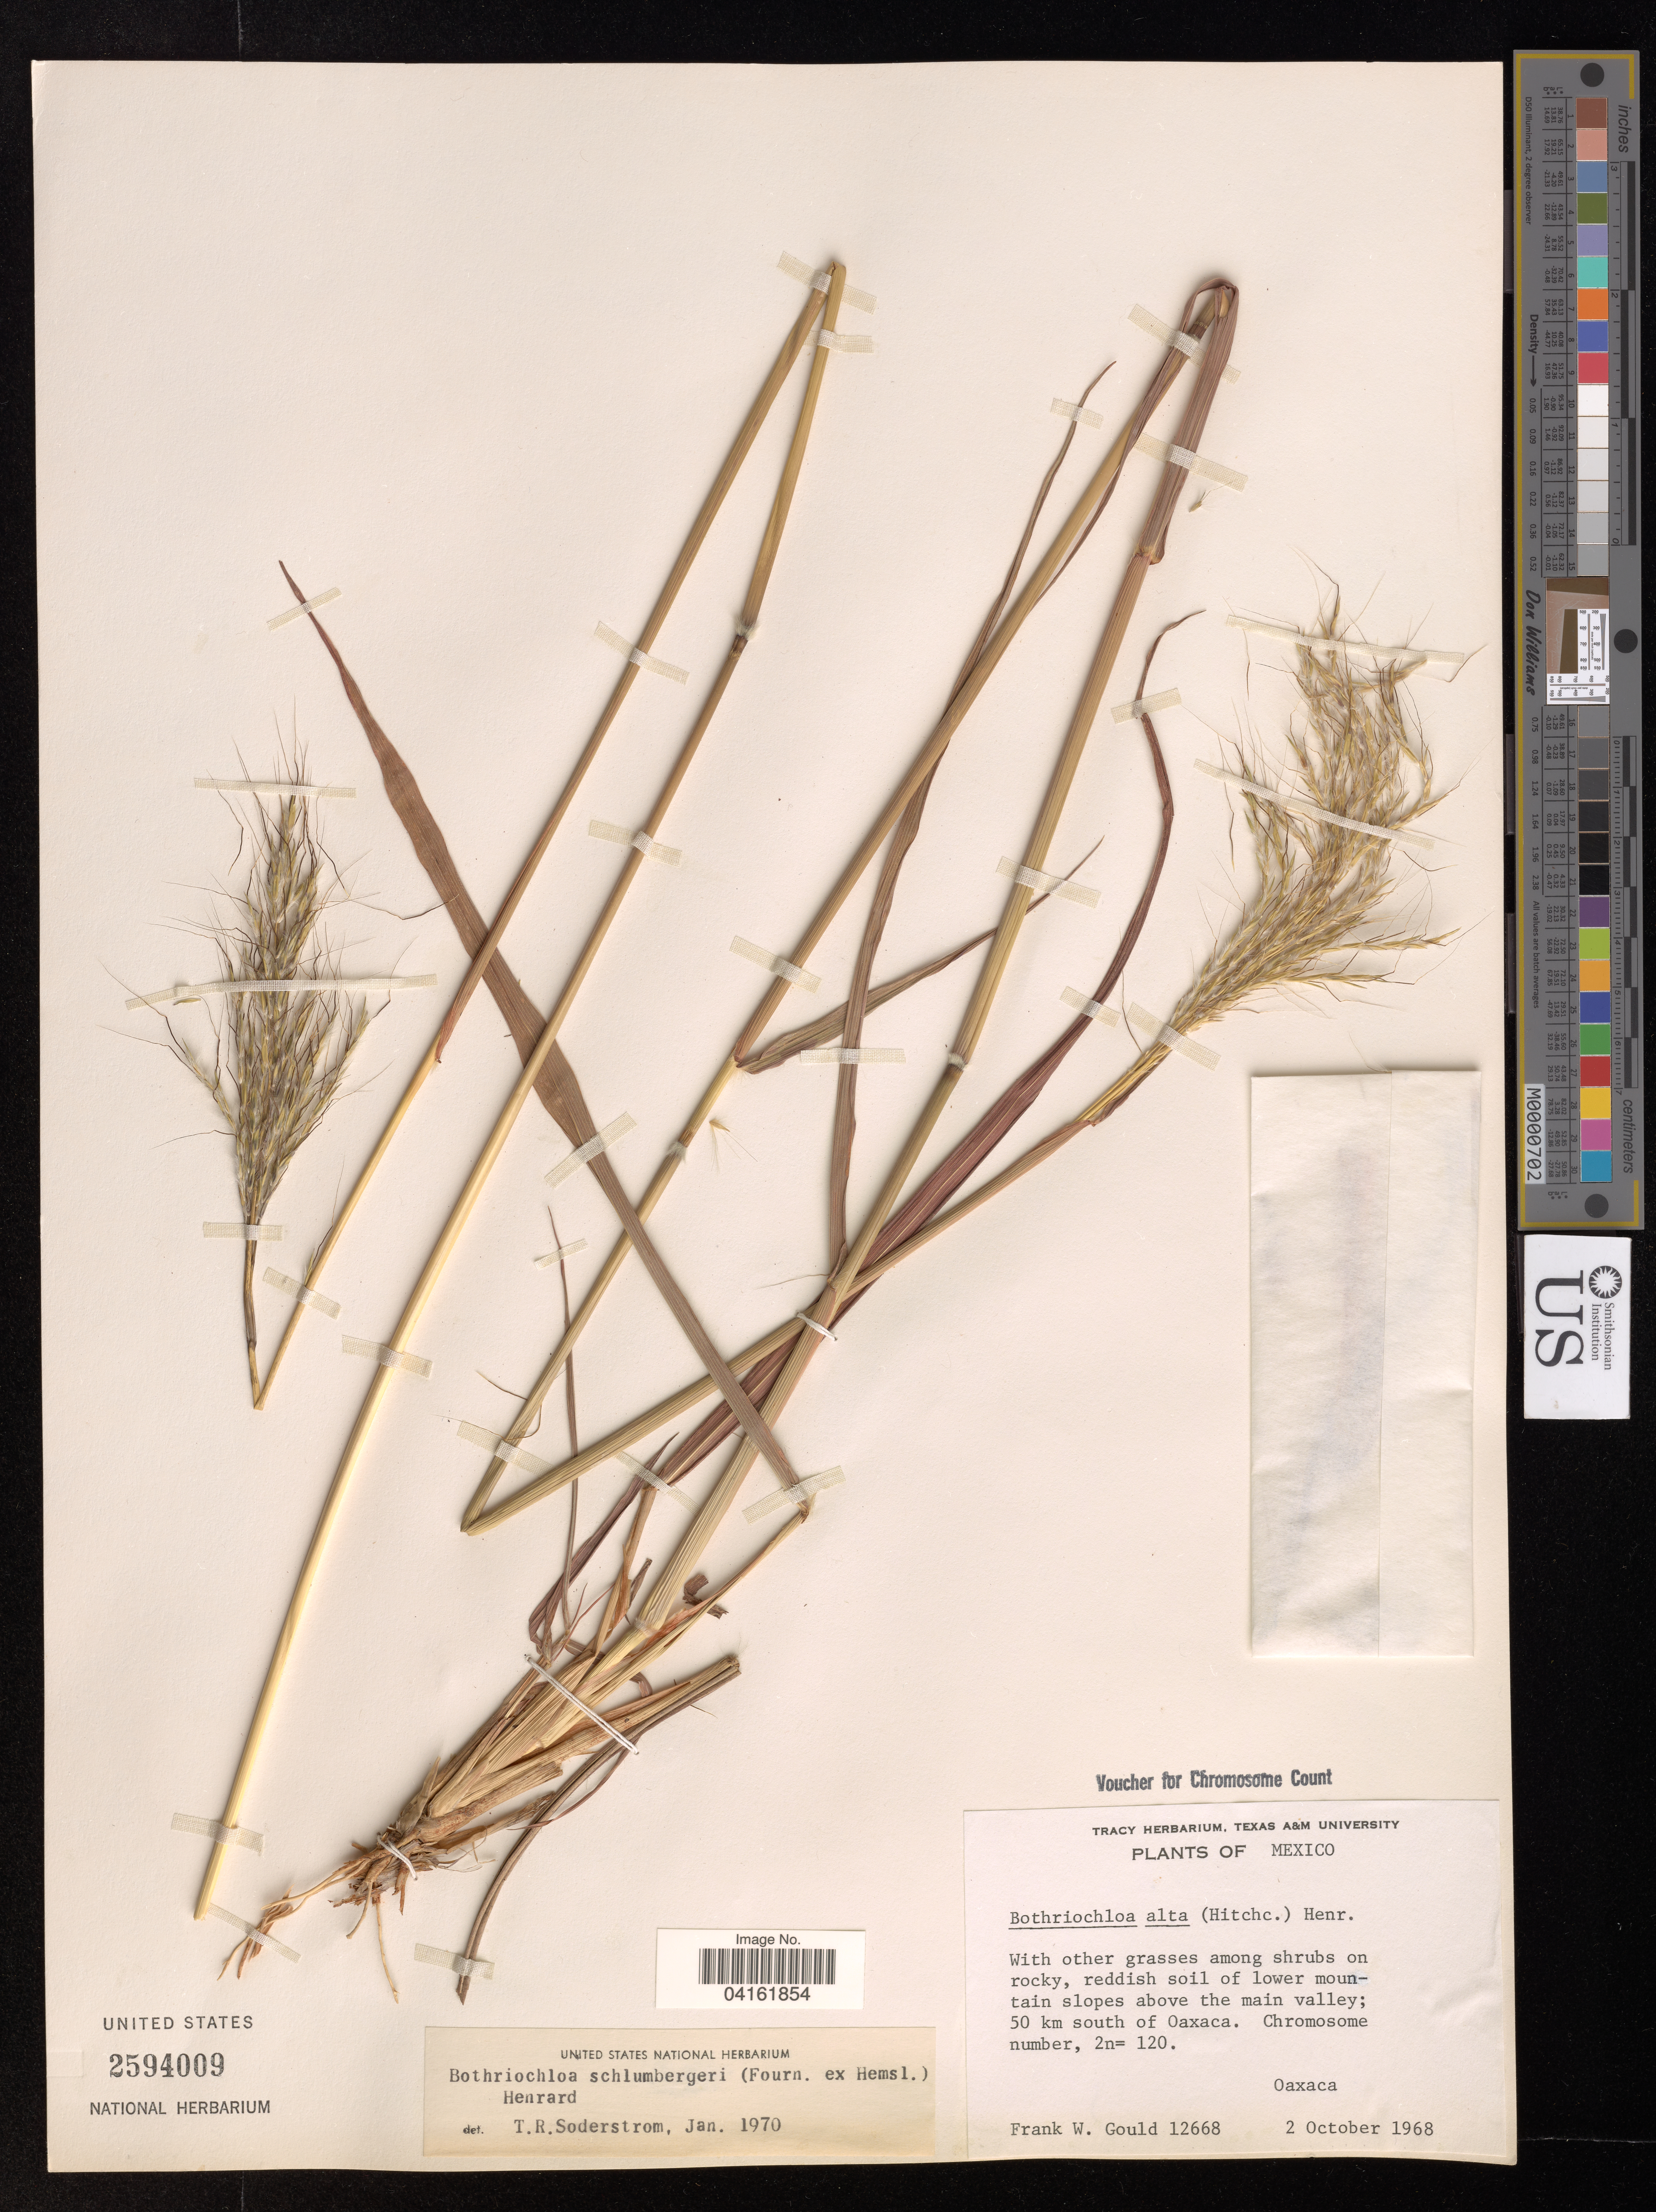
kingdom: Plantae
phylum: Tracheophyta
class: Liliopsida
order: Poales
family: Poaceae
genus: Bothriochloa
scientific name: Bothriochloa schlumbergeri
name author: (E. Fourn.) Henr.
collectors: F. W. Gould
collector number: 12668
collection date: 1968-10-02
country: Mexico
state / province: Oaxaca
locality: With other grasses among shrubs on rocky, reddish soil of lower mountain slopes above the main valley: 50 km south of Oaxaca.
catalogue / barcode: US 2594009